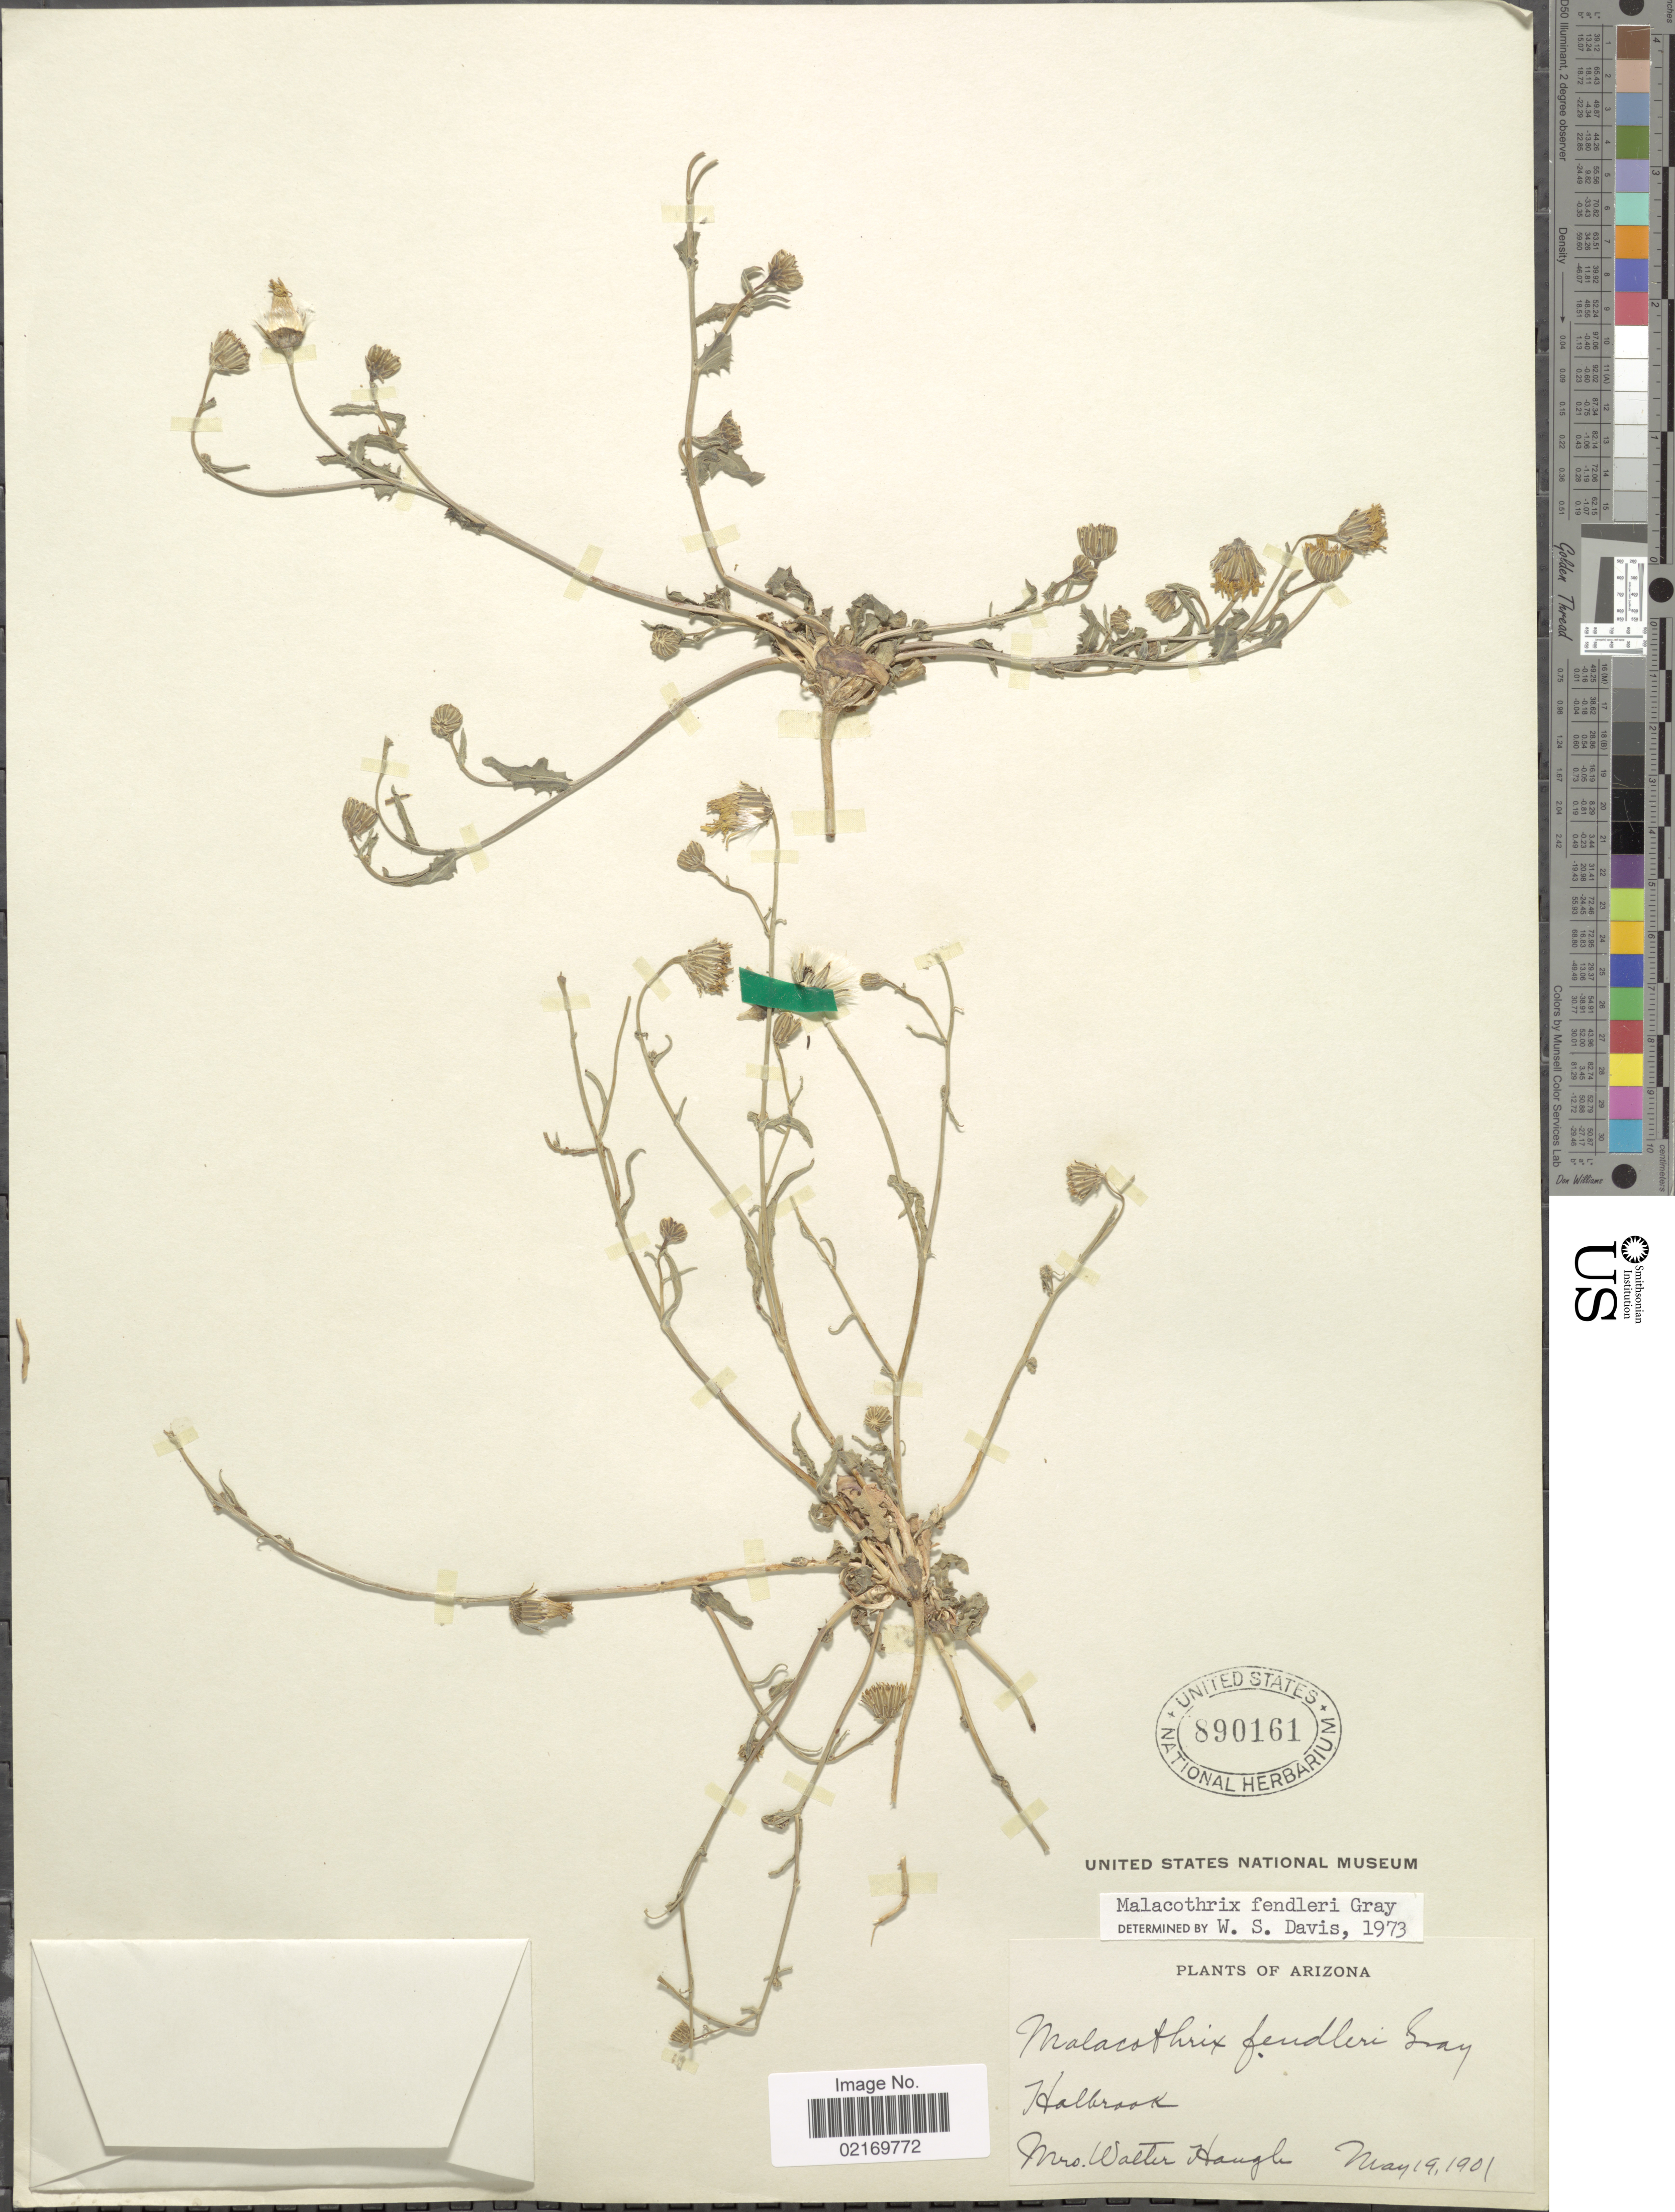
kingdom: Plantae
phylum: Tracheophyta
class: Magnoliopsida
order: Asterales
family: Asteraceae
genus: Malacothrix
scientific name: Malacothrix fendleri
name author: A. Gray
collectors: Mrs W. Hough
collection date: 1901-05-19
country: United States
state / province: Arizona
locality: Halbrook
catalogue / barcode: US 890161